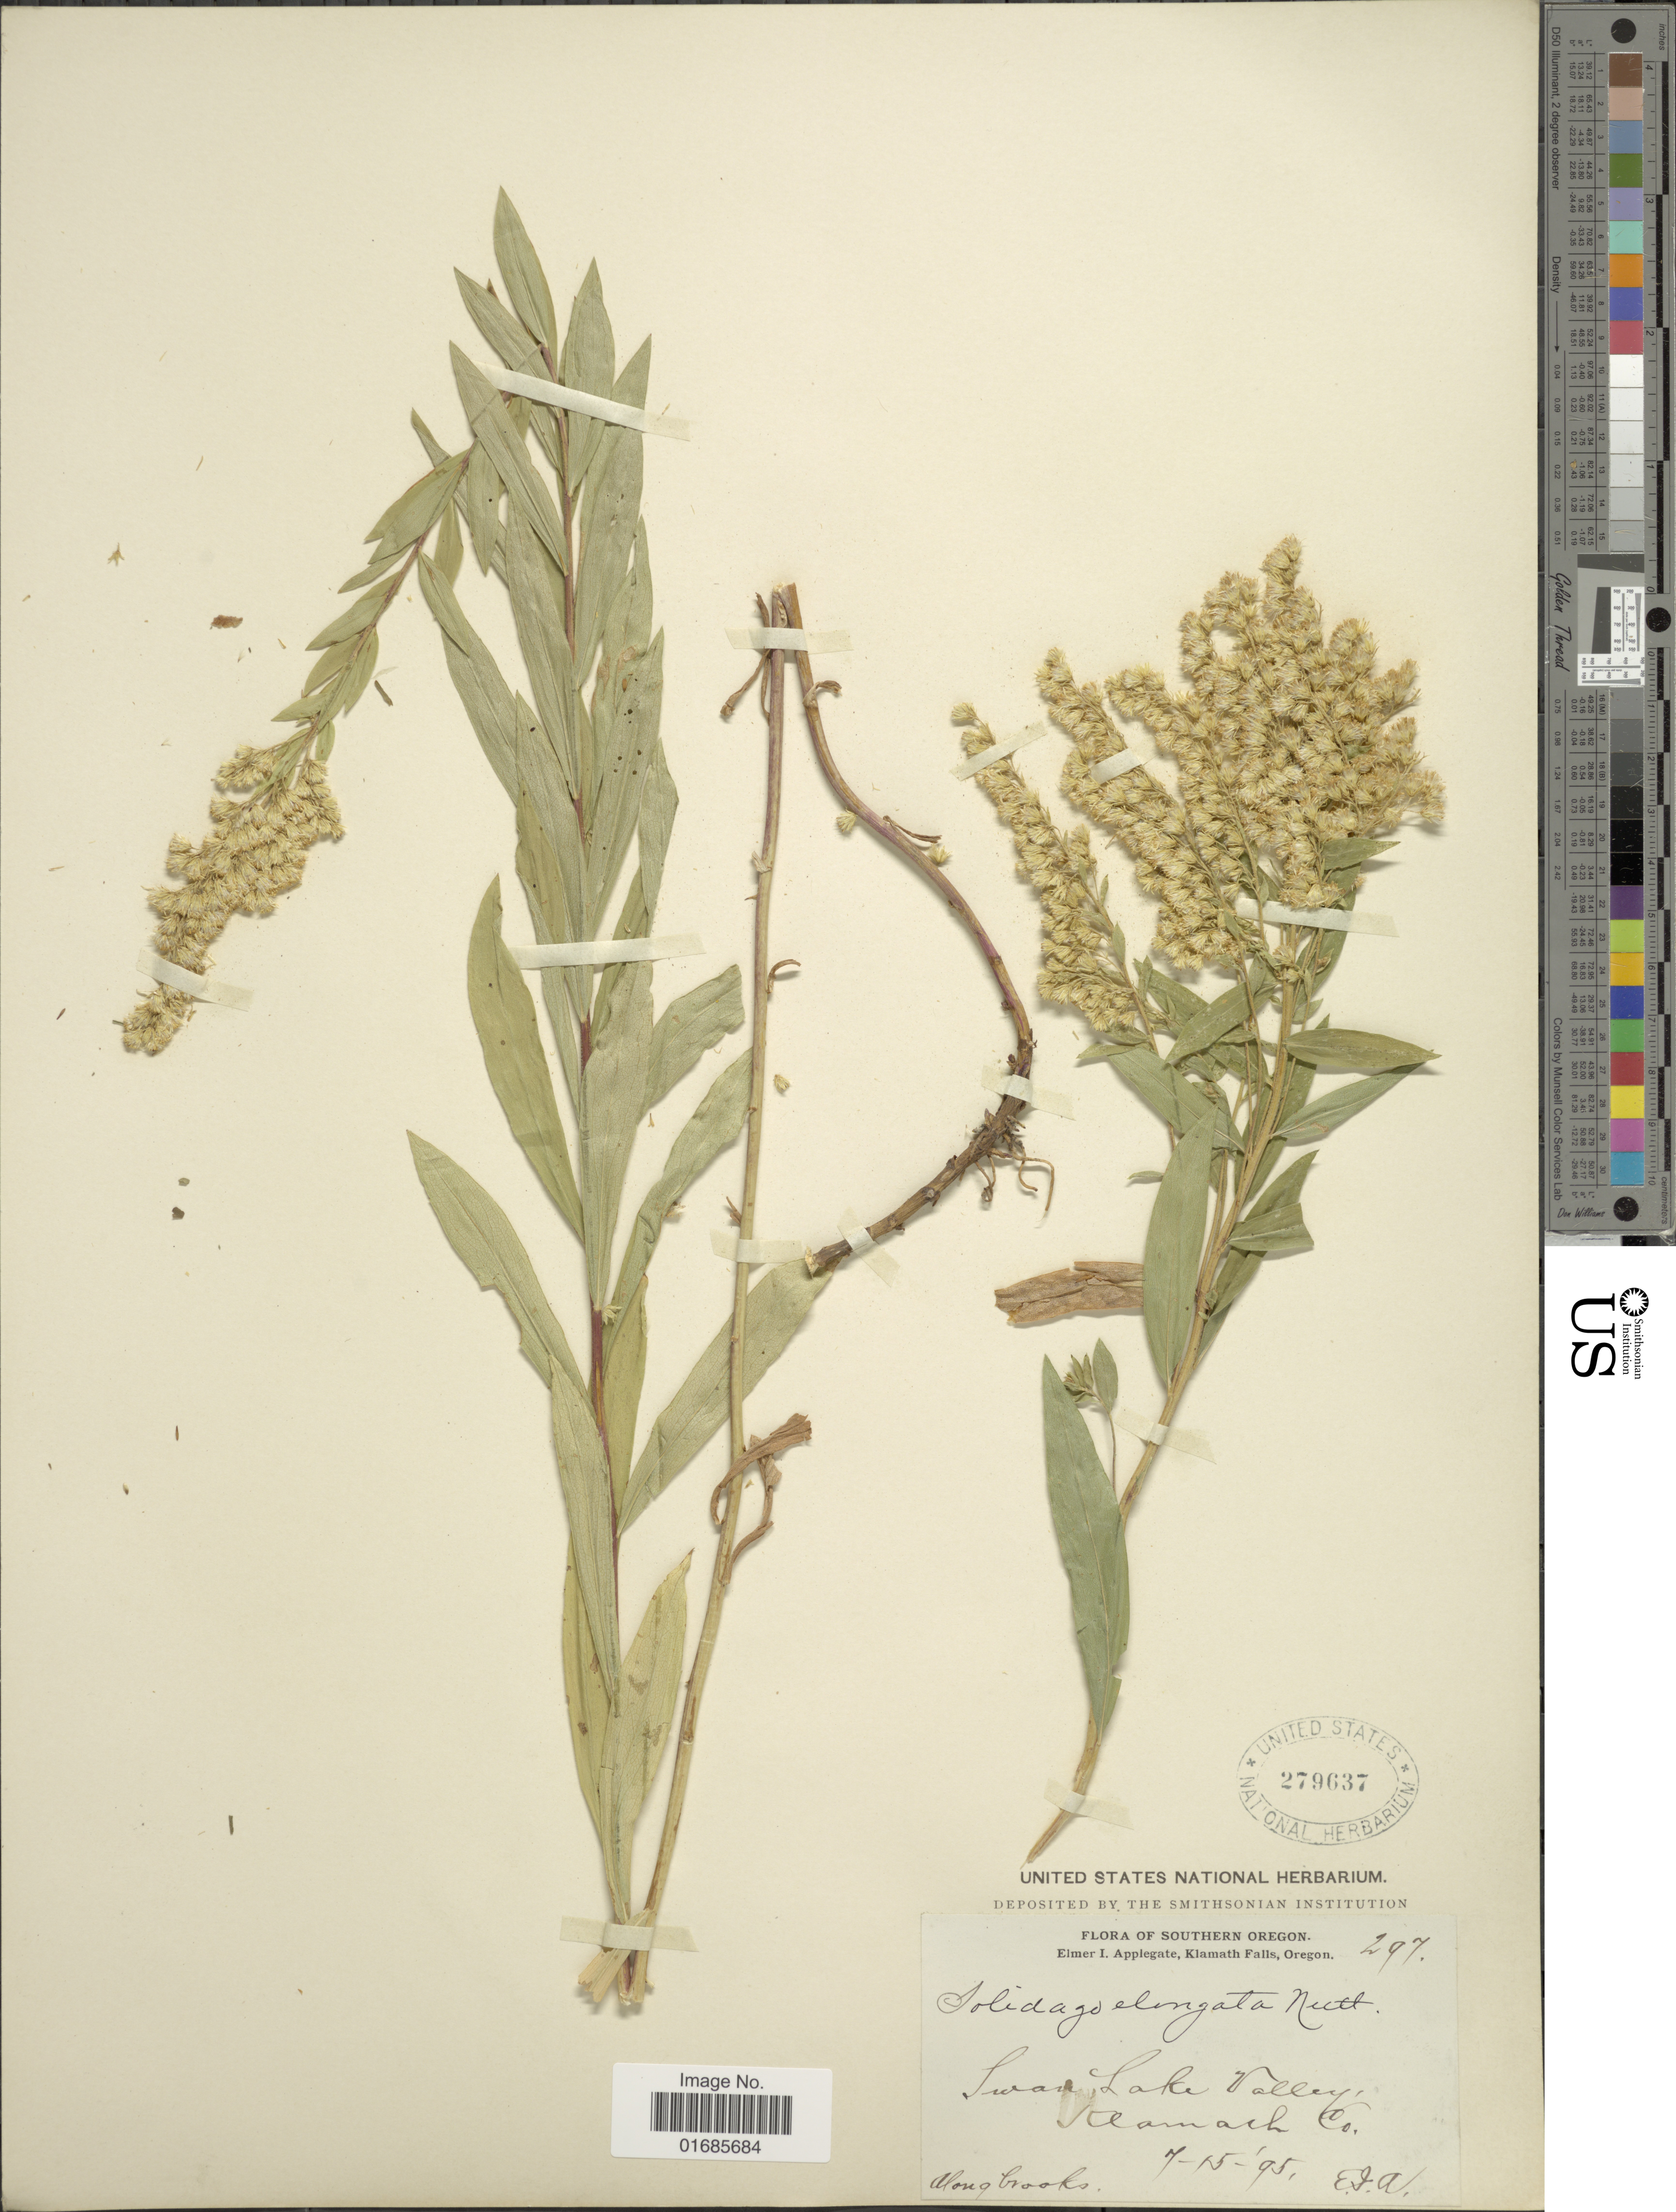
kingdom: Plantae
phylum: Tracheophyta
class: Magnoliopsida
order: Asterales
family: Asteraceae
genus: Solidago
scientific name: Solidago canadensis var. salebrosa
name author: (Piper) M.E. Jones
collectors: E. I. Applegate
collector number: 297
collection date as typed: Transcribed d/m/y: 15/7/95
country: United States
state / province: Oregon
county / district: Klamath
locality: Southern Oregon, Iwan Lake Valley, Klamath Co.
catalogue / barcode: US 279637